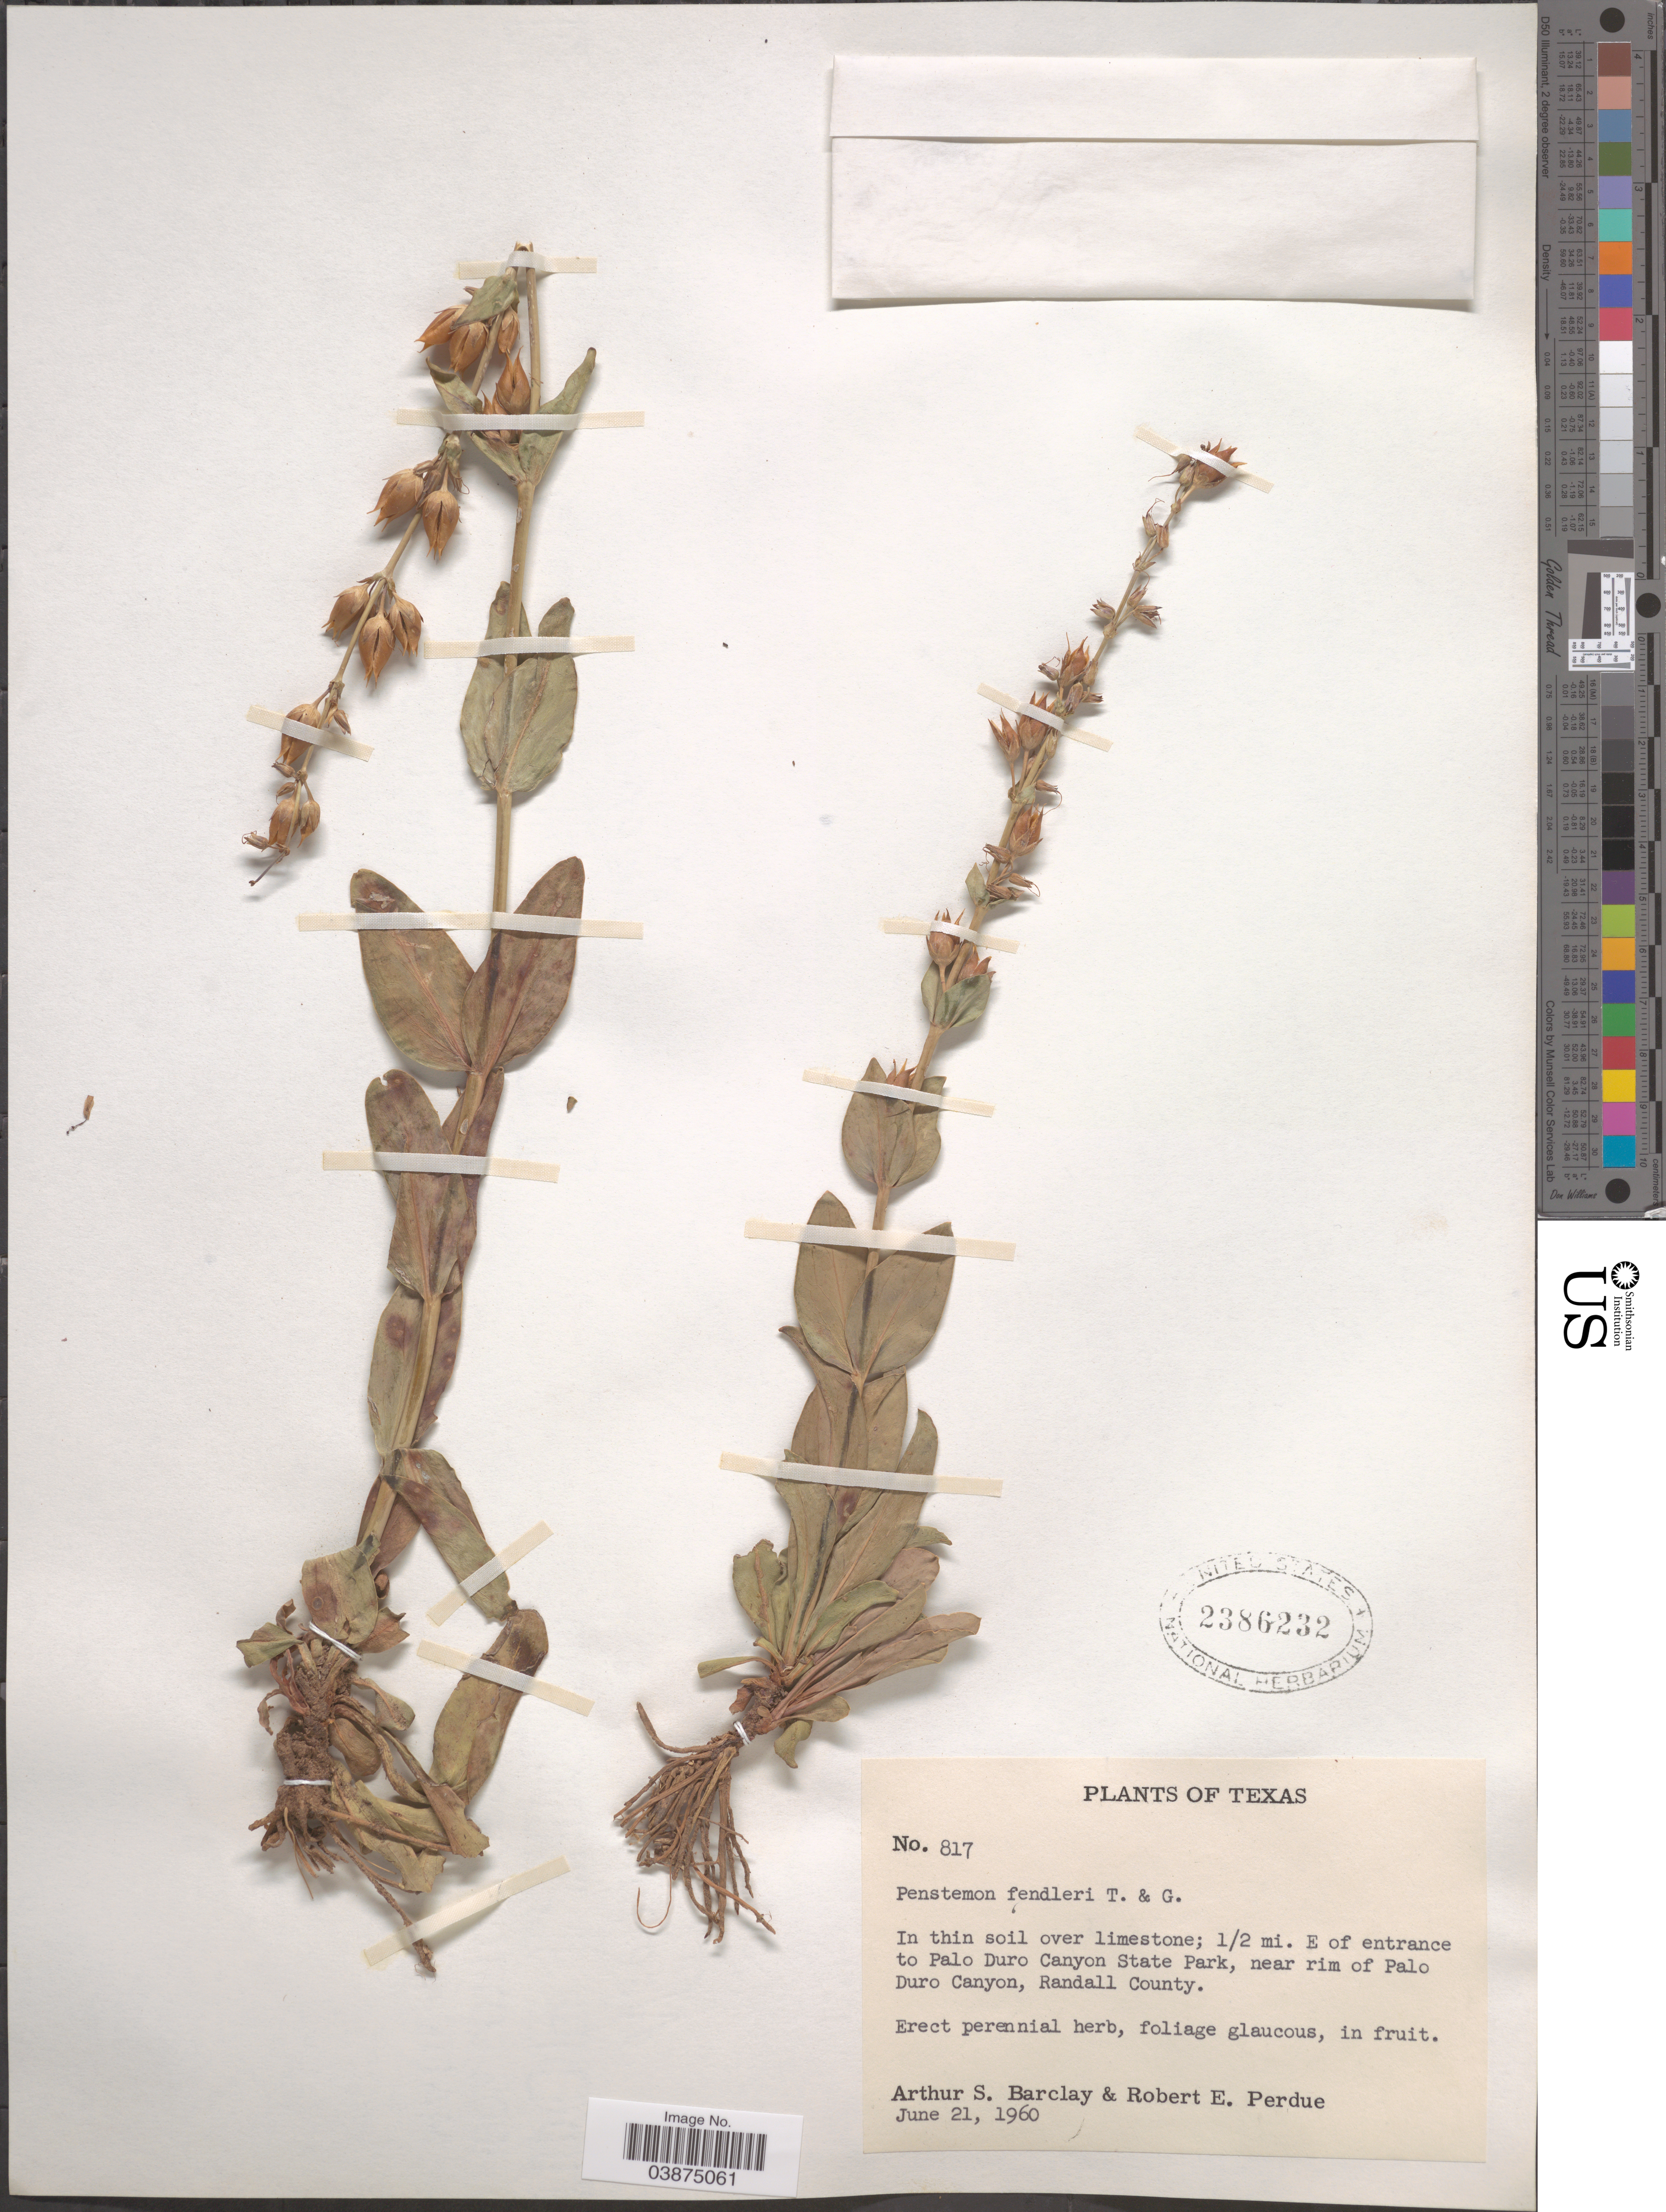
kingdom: Plantae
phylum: Tracheophyta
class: Magnoliopsida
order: Lamiales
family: Plantaginaceae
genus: Penstemon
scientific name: Penstemon fendleri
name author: Torr. & A. Gray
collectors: A. S. Barclay & R. E. Perdue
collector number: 817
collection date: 1960-06-21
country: United States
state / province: Texas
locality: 1/2 mi. E of entrance to Palo Duro Canyon State Park, near rim of Palo Duro Canyon, Randall County.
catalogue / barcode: US 2386232